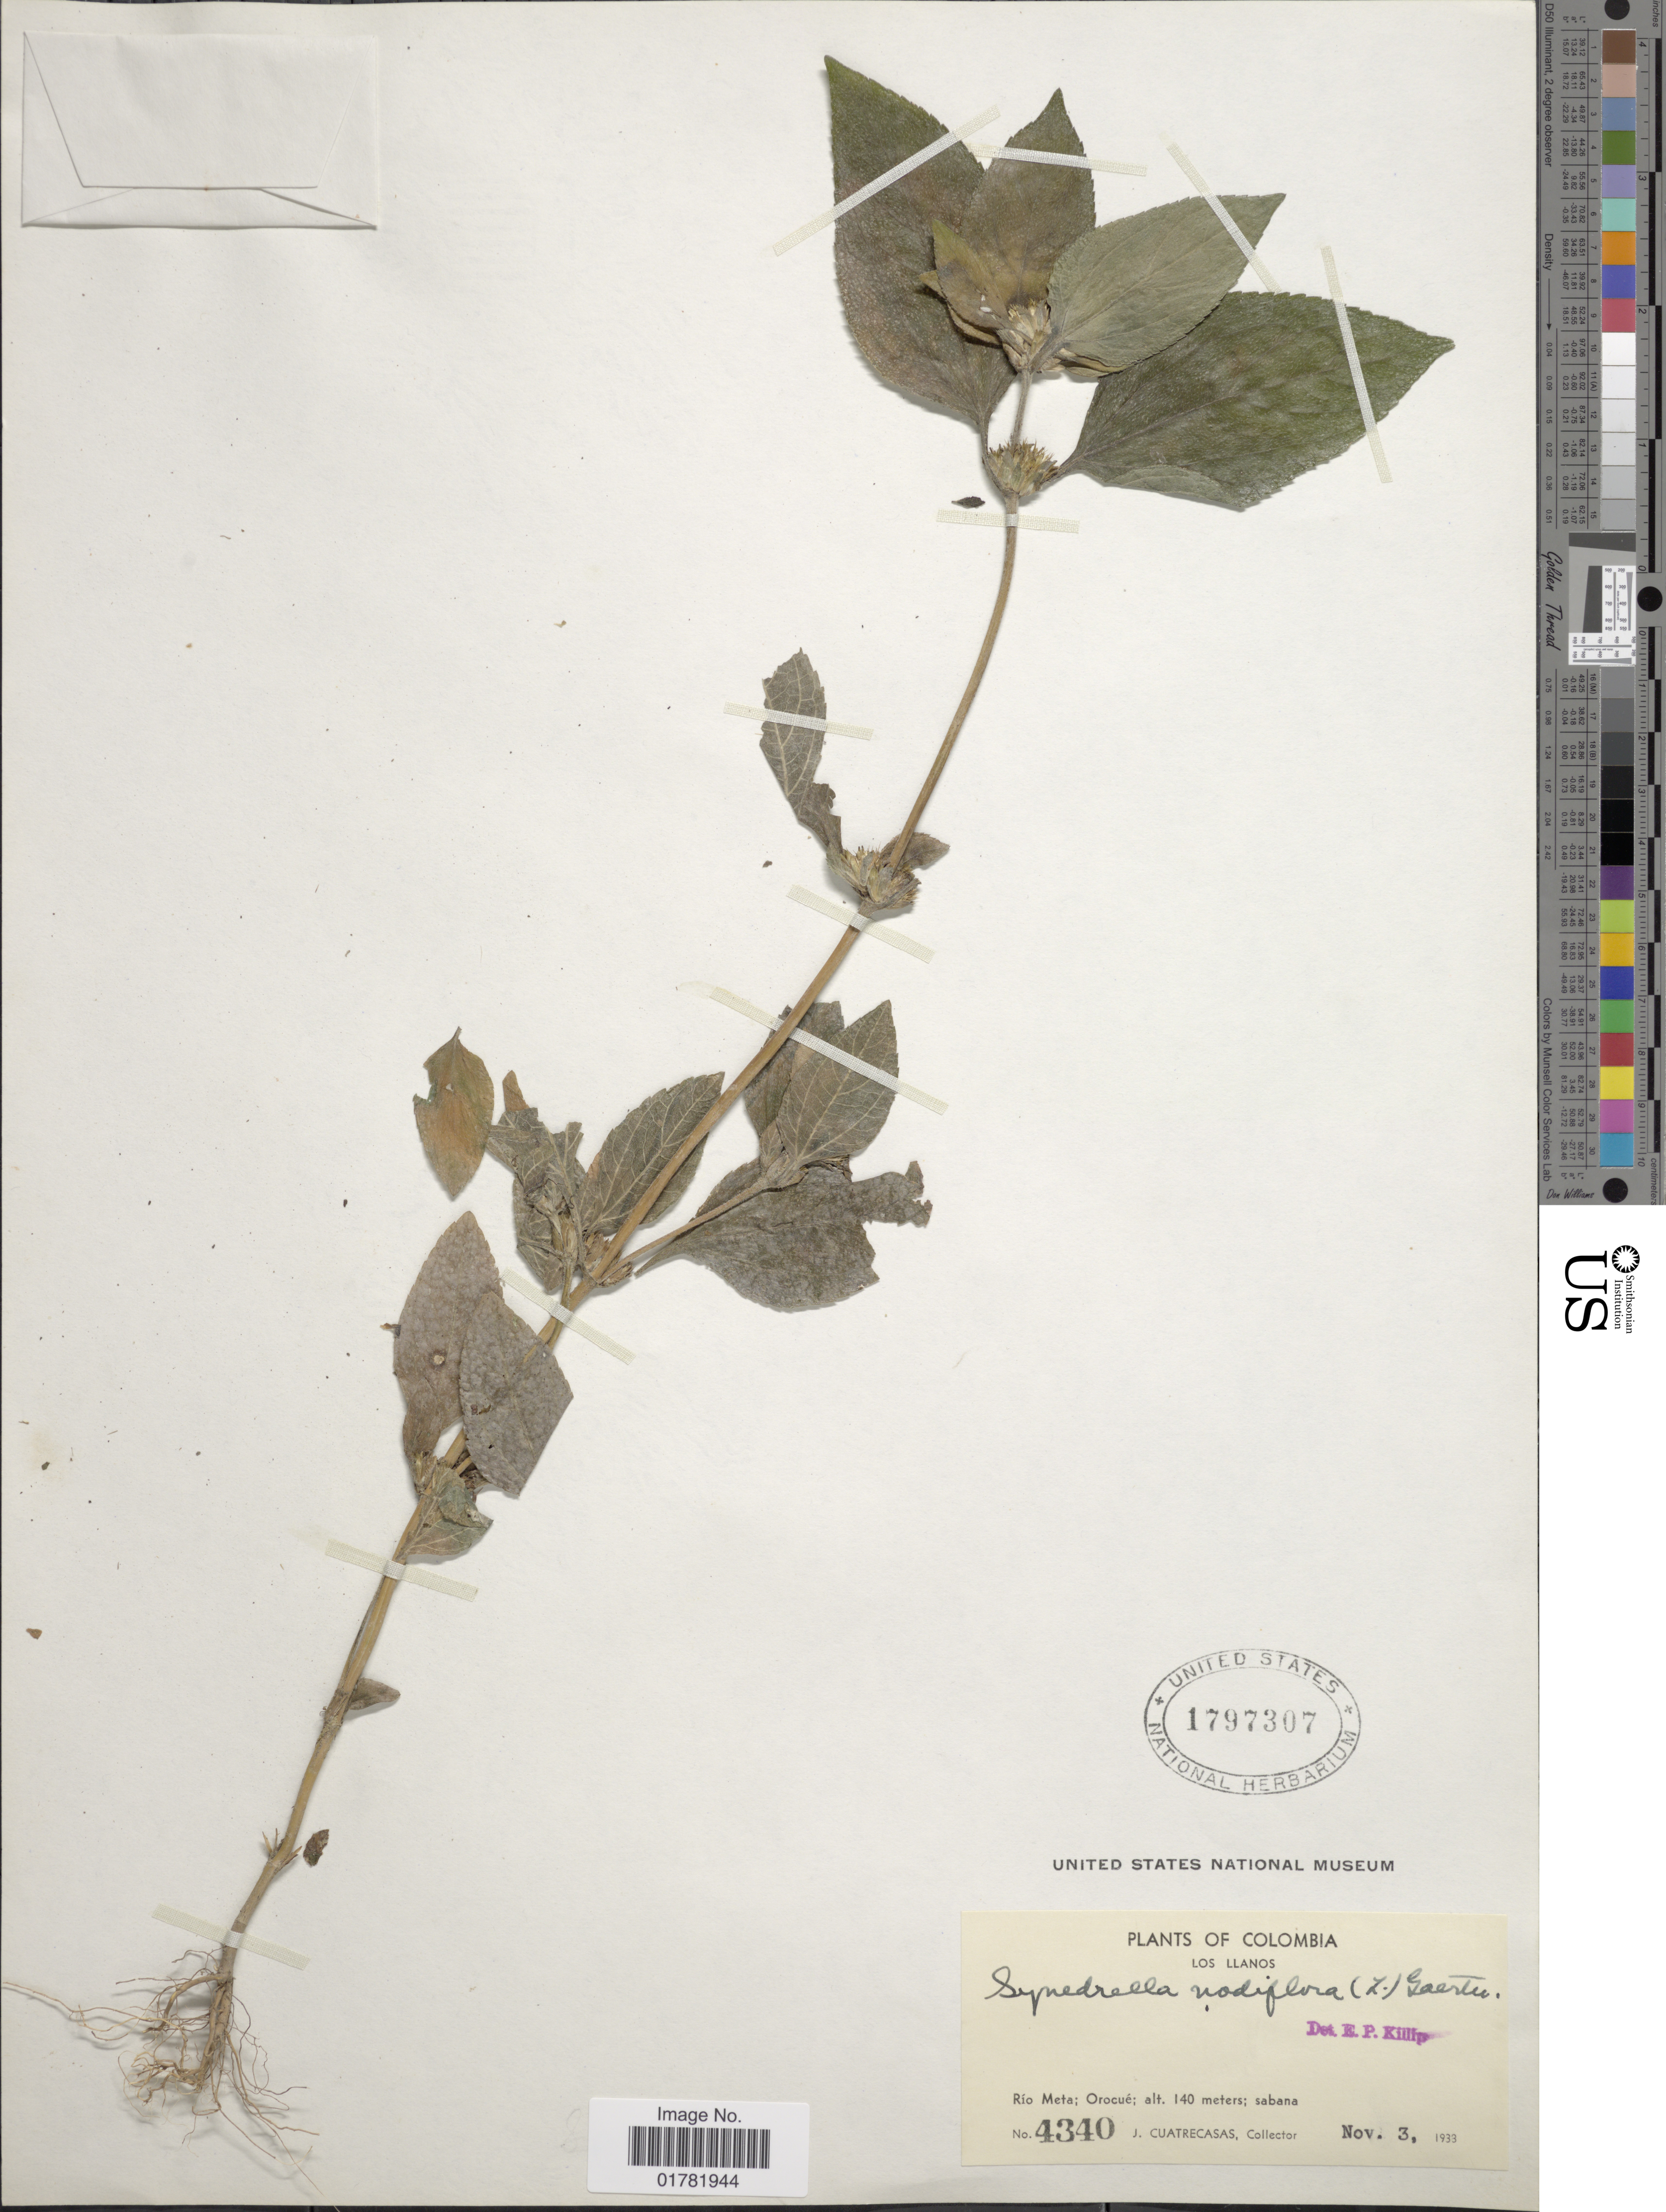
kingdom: Plantae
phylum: Tracheophyta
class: Magnoliopsida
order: Asterales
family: Asteraceae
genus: Synedrella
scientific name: Synedrella nodiflora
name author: (L.) Gaertn.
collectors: J. Cuatrecasas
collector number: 4340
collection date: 1933-11-03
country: Colombia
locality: Los Llanos, Río Meta; Orocué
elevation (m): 140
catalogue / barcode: US 1797307